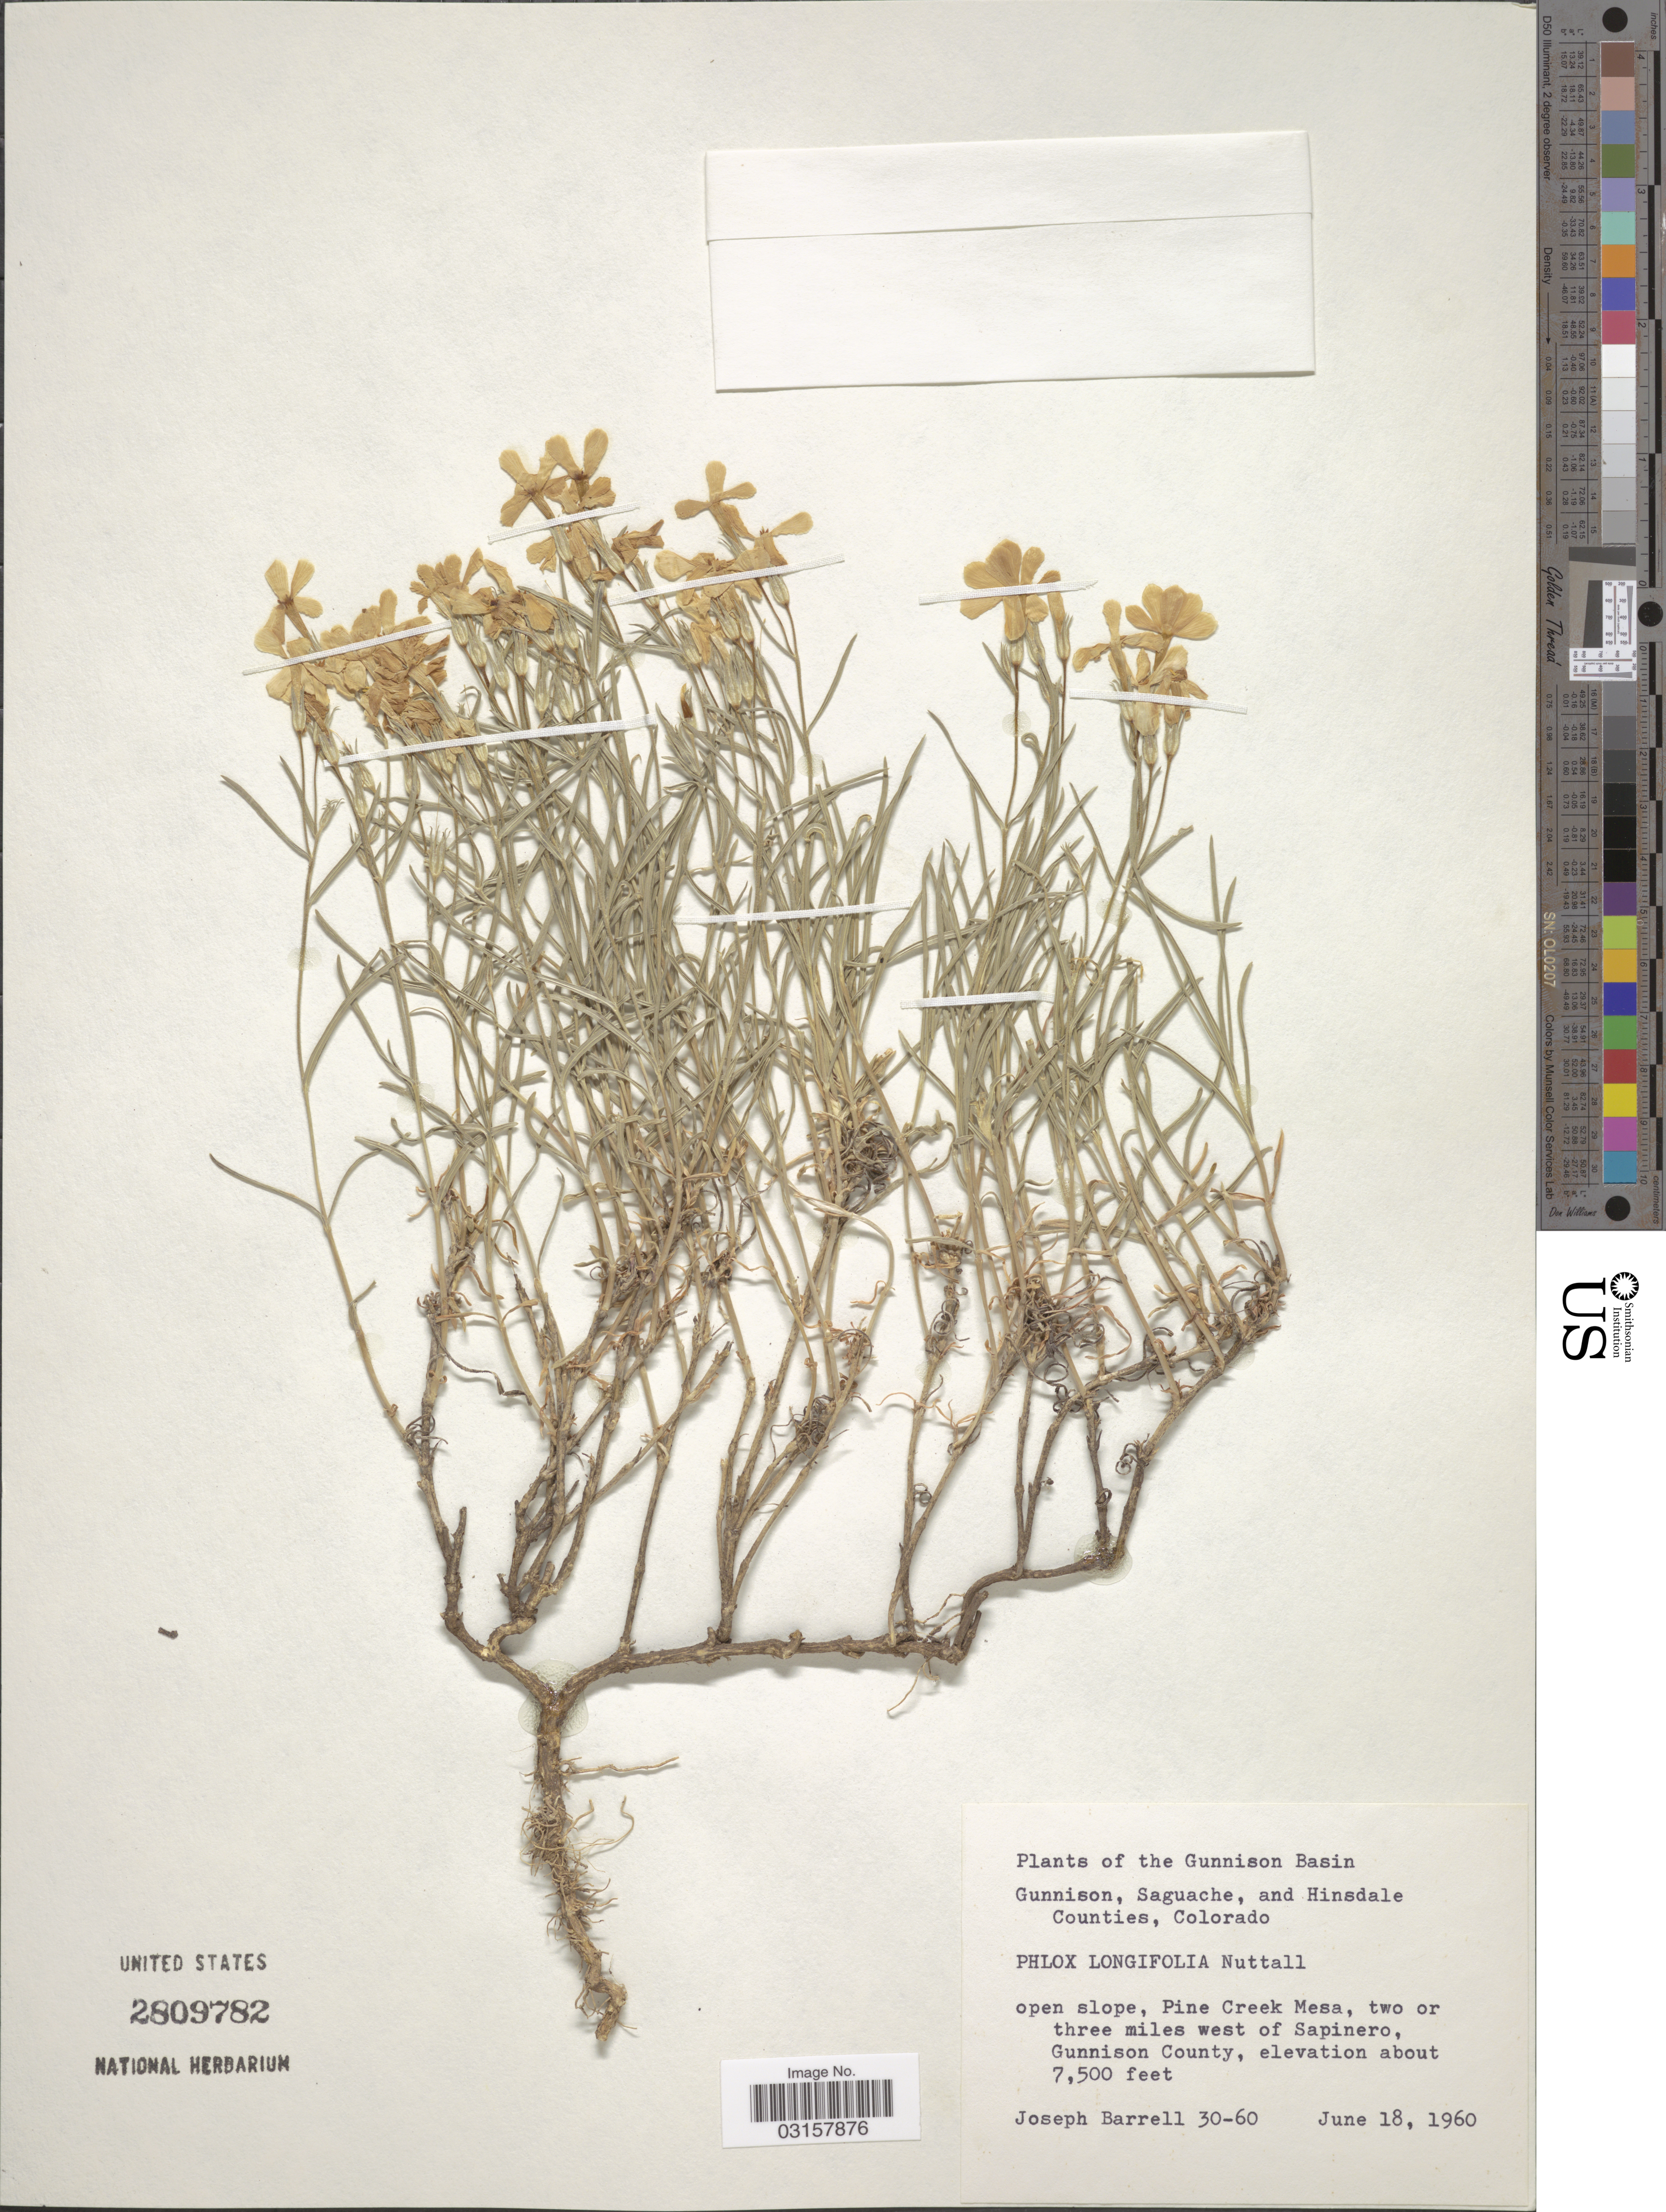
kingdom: Plantae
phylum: Tracheophyta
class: Magnoliopsida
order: Ericales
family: Polemoniaceae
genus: Phlox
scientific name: Phlox longifolia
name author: Nutt.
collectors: J. Barrell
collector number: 30-60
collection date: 1960-06-18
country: United States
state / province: Colorado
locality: The Gunnison Basin. Gunnison, open slope, Pine Creek Mesa, two or three miles west of Sapinero, Gunnison County.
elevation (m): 2286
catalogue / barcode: US 2809782